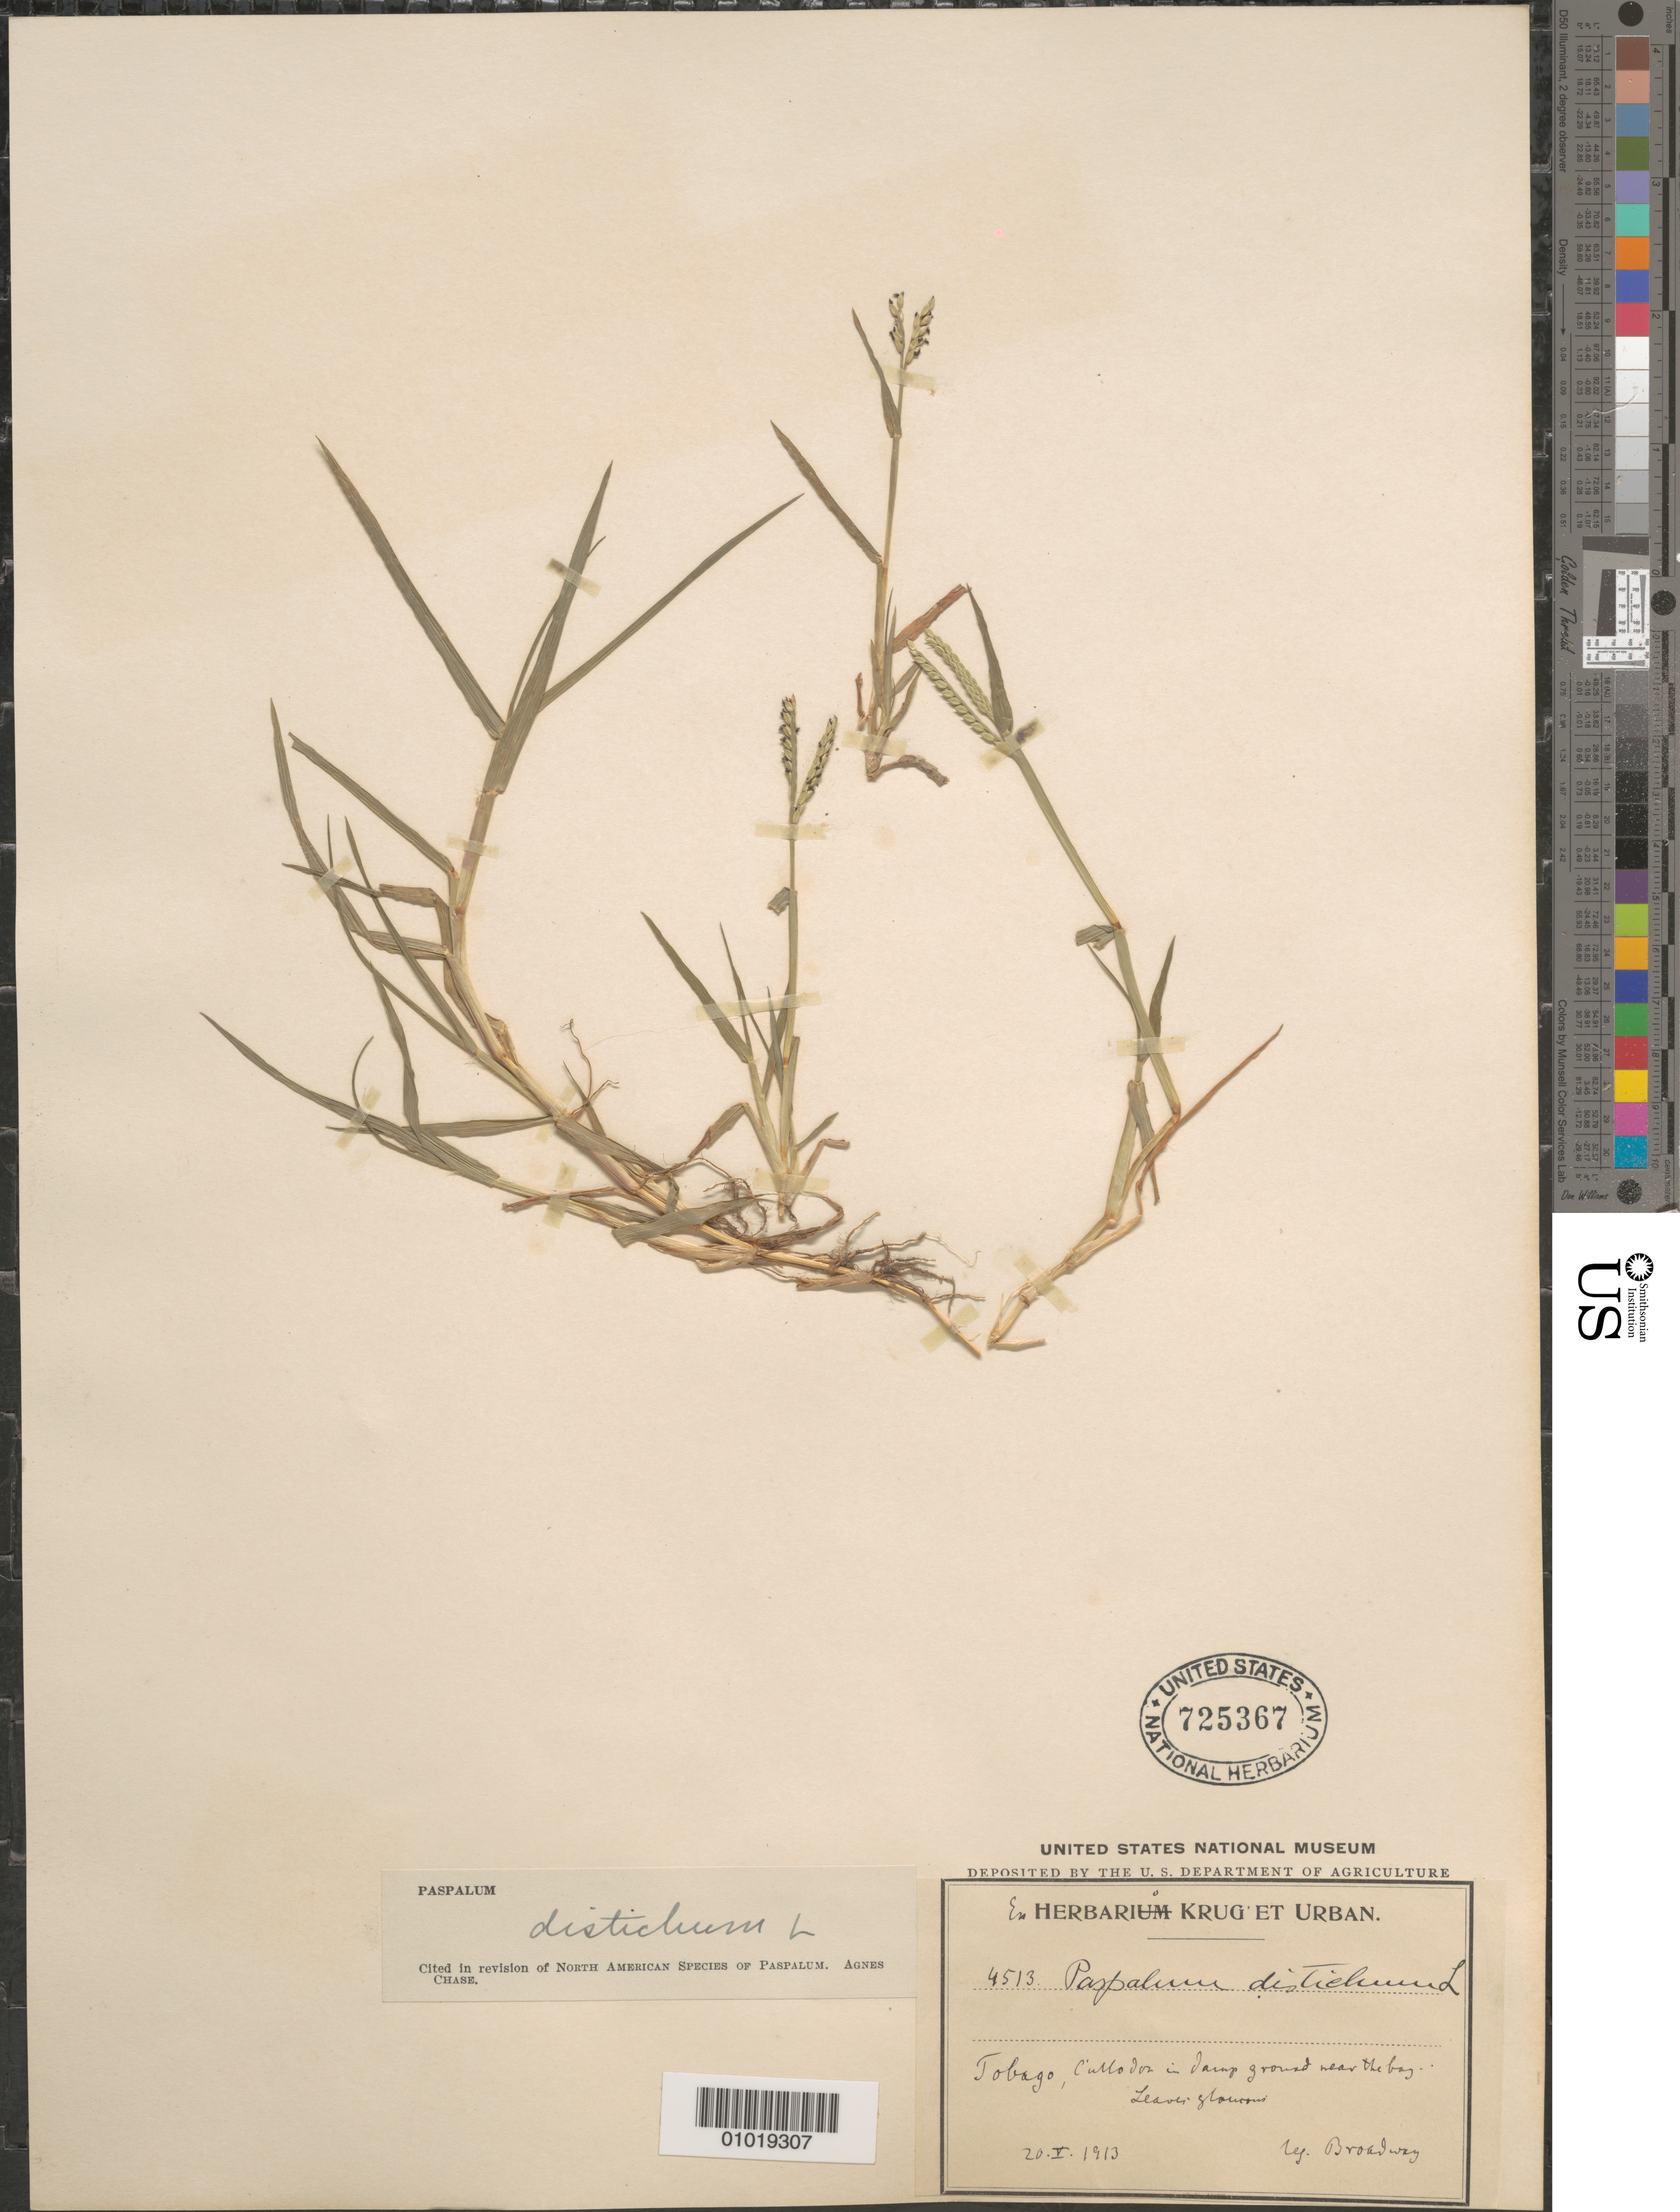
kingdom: Plantae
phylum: Tracheophyta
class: Liliopsida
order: Poales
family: Poaceae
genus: Paspalum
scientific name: Paspalum distichum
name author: L.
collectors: W. E. Broadway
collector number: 4513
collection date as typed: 20 May 1913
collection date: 1913-05-20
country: Trinidad and Tobago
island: Tobago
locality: Cullodor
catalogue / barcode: US 725367